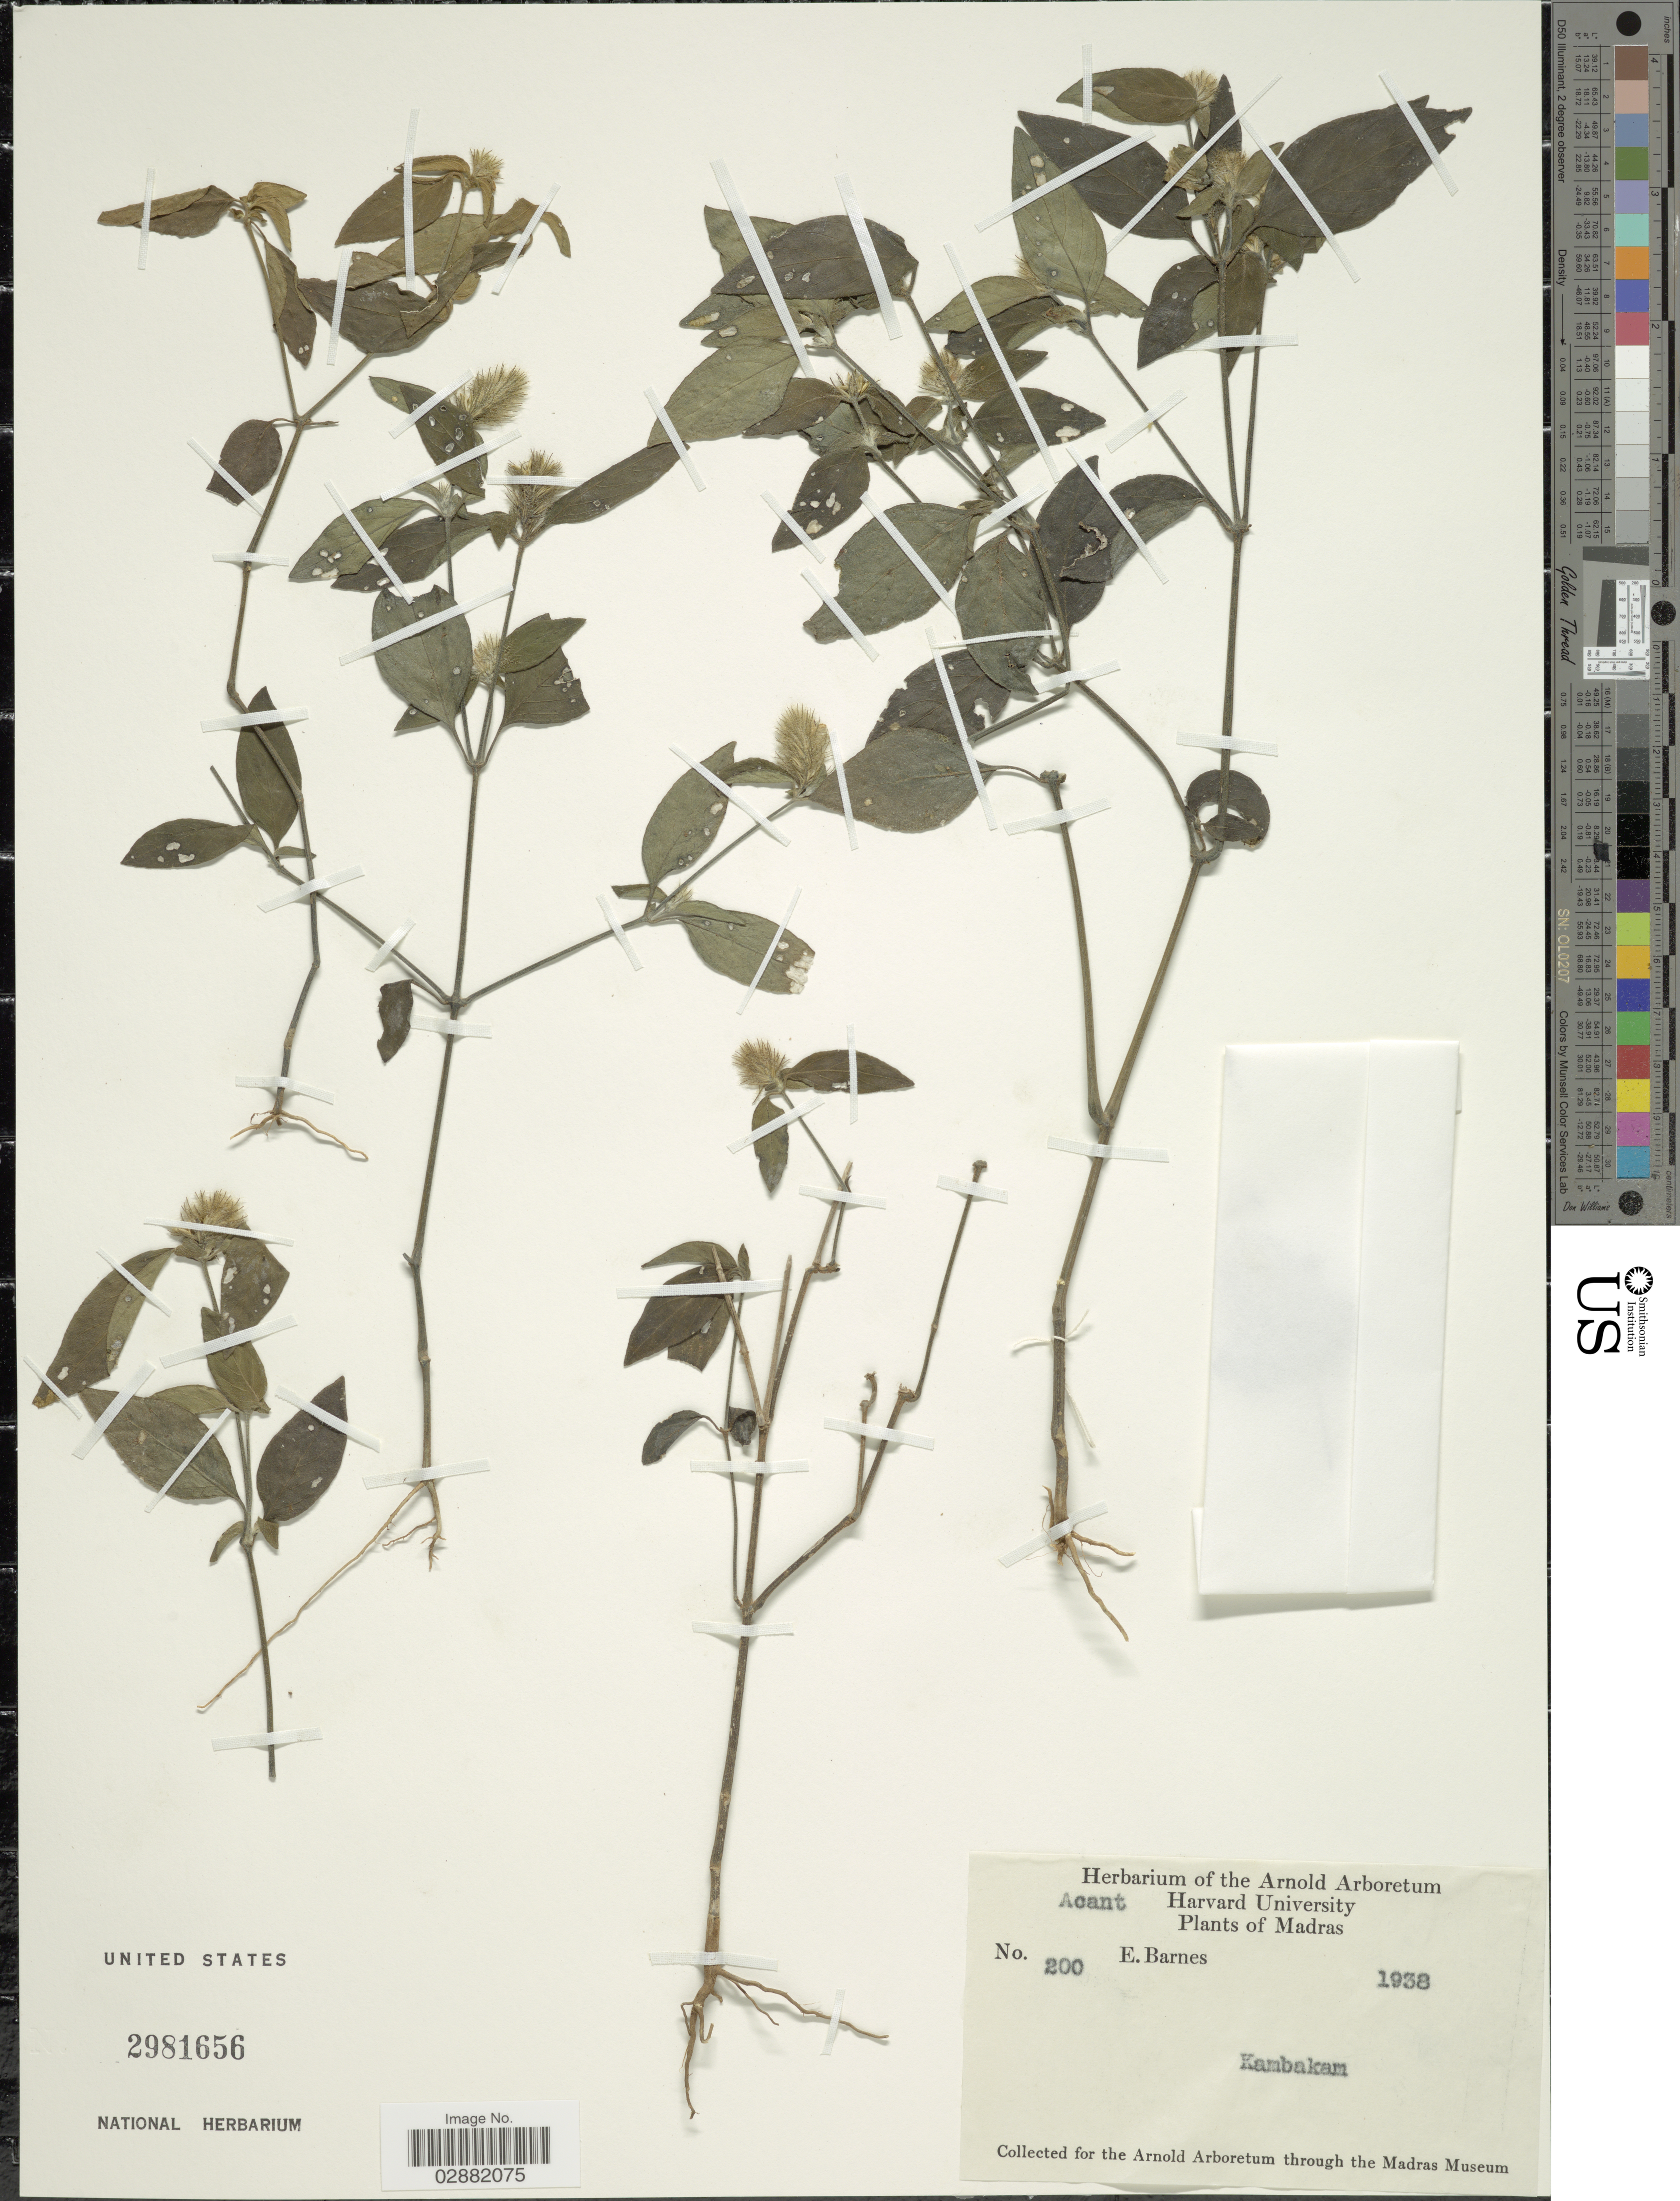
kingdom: Plantae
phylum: Tracheophyta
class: Magnoliopsida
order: Lamiales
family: Acanthaceae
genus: Justicia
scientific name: Justicia sp.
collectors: E. Barnes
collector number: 200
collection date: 1938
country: India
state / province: Tamil Nadu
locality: Madras, Kambakam.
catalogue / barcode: US 2981656